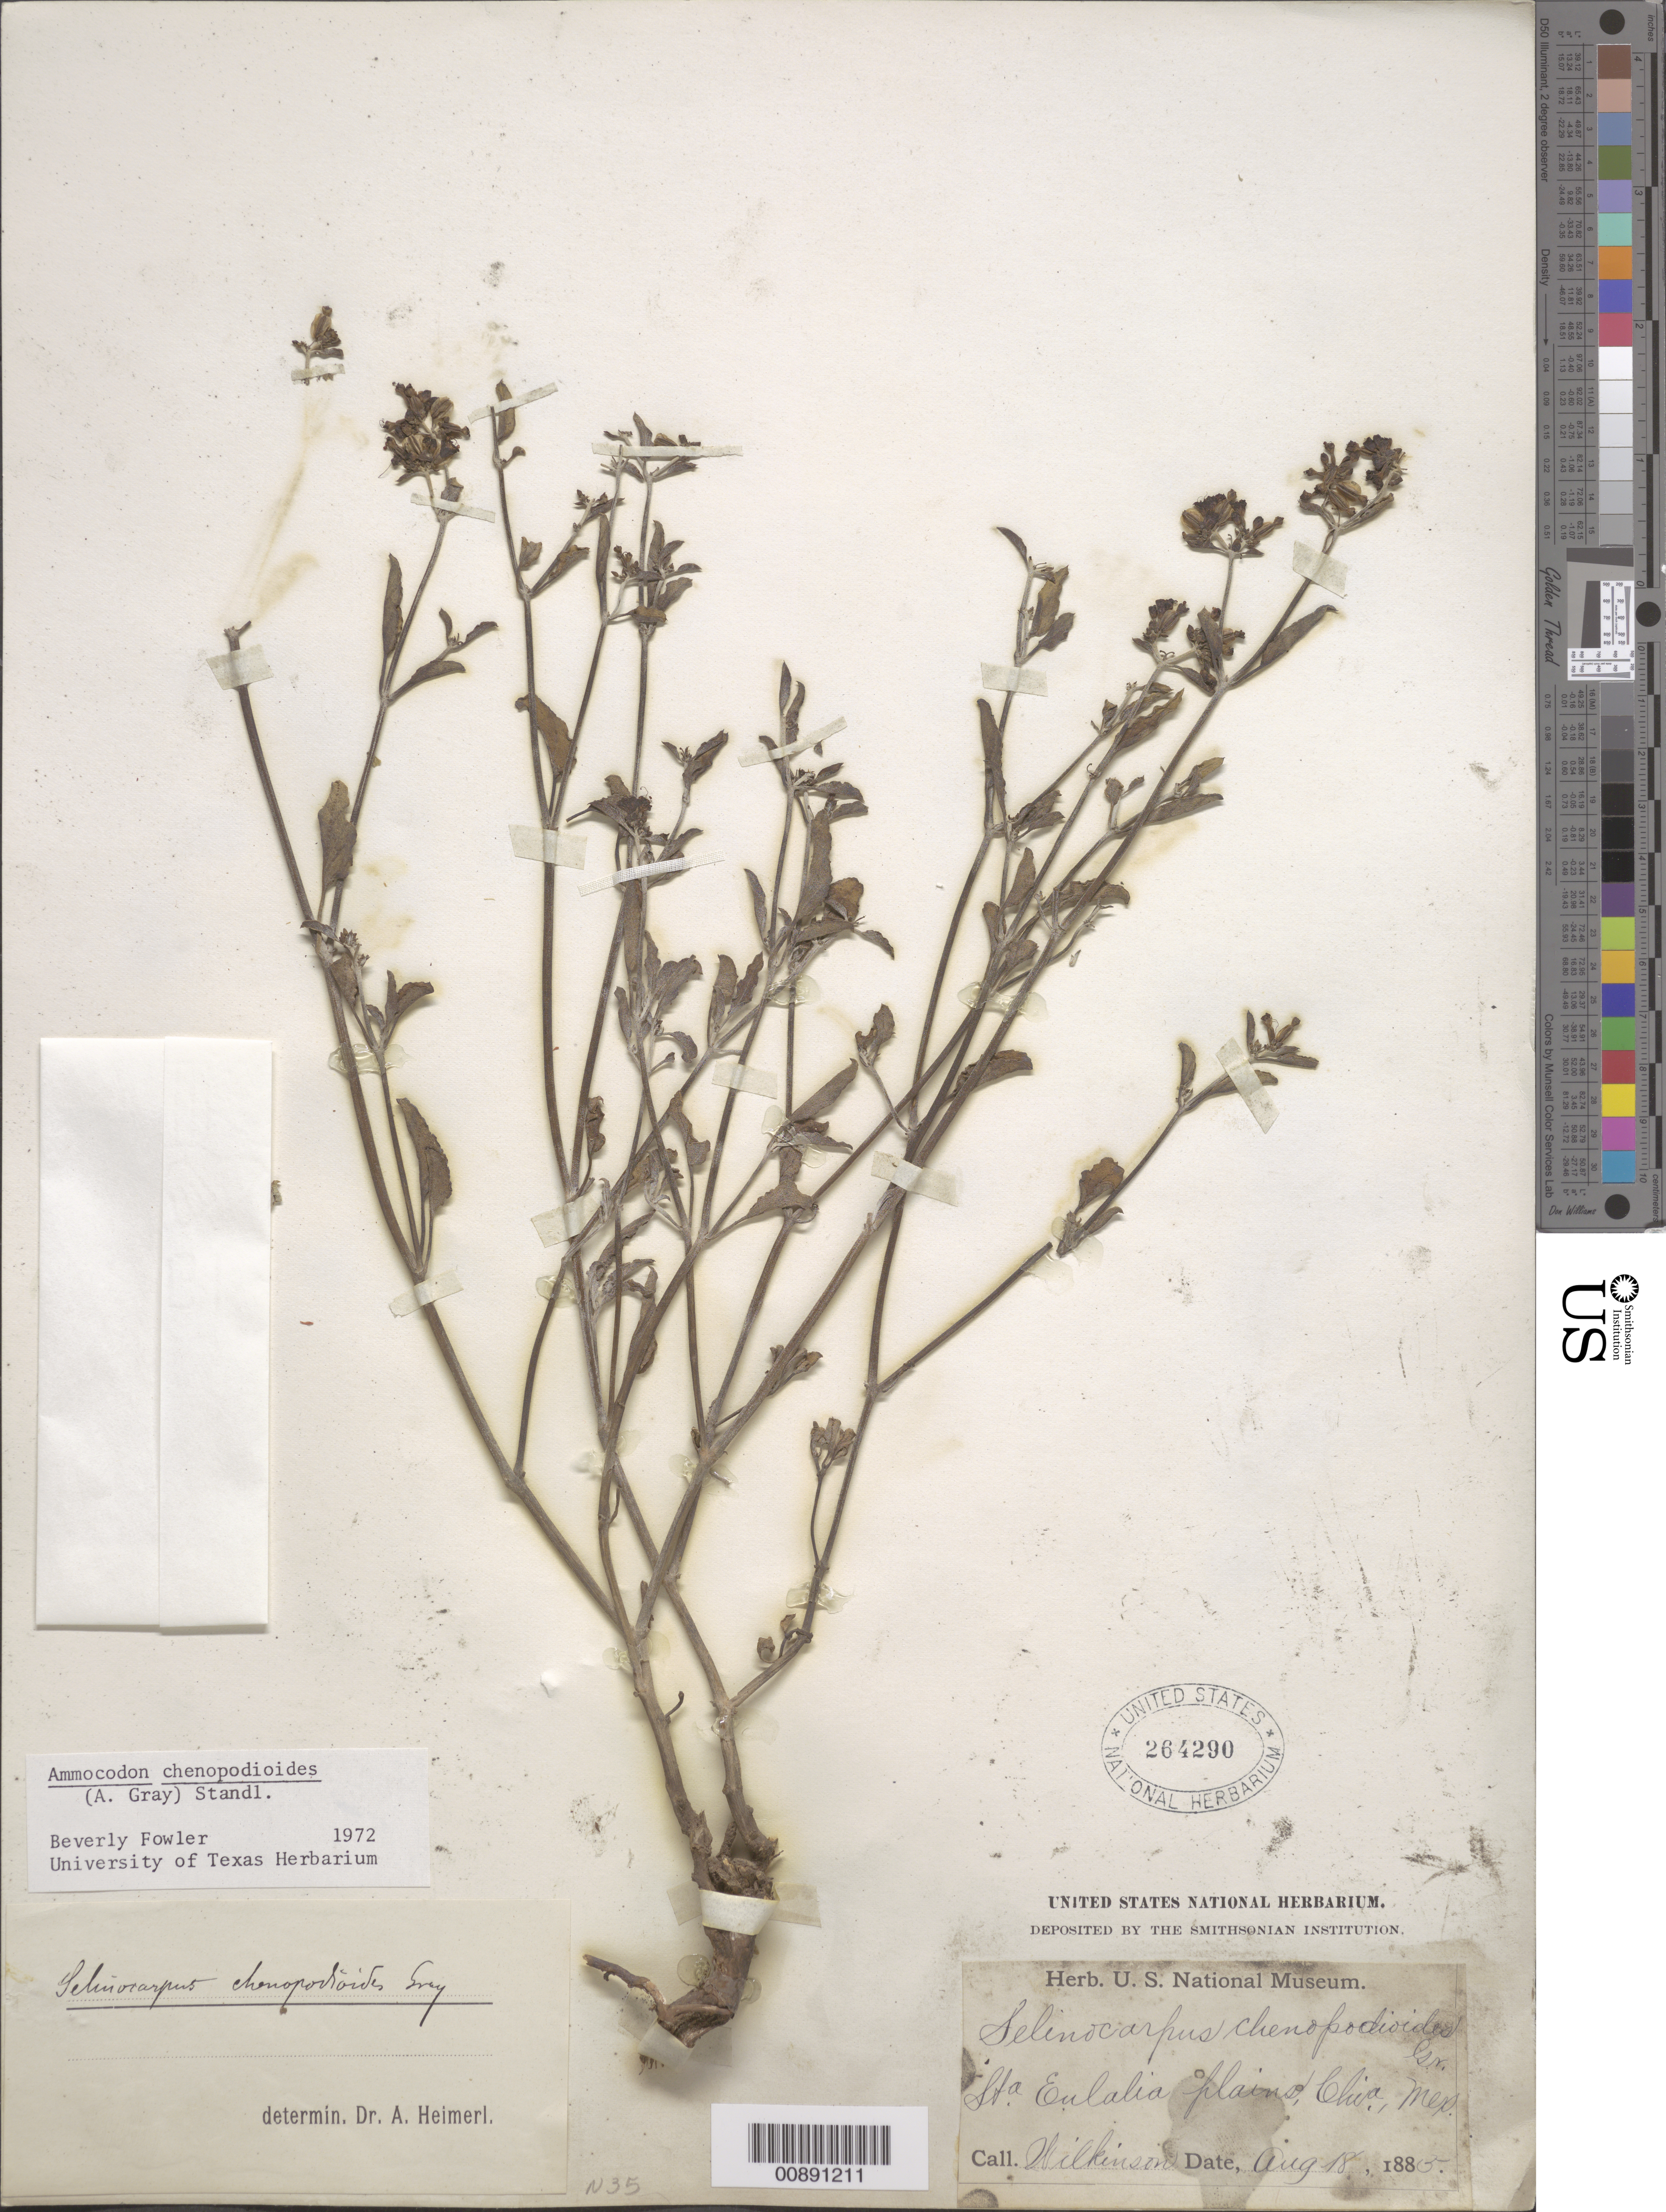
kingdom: Plantae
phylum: Tracheophyta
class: Magnoliopsida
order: Caryophyllales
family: Nyctaginaceae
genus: Acleisanthes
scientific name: Acleisanthes chenopodioides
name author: (A. Gray) R.A. Levin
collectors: E. Wilkinson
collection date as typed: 18 Aug 1885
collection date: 1885-08-18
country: Mexico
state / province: Chihuahua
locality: Sta. Eulalia plains, Chihuahua.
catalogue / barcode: US 264290